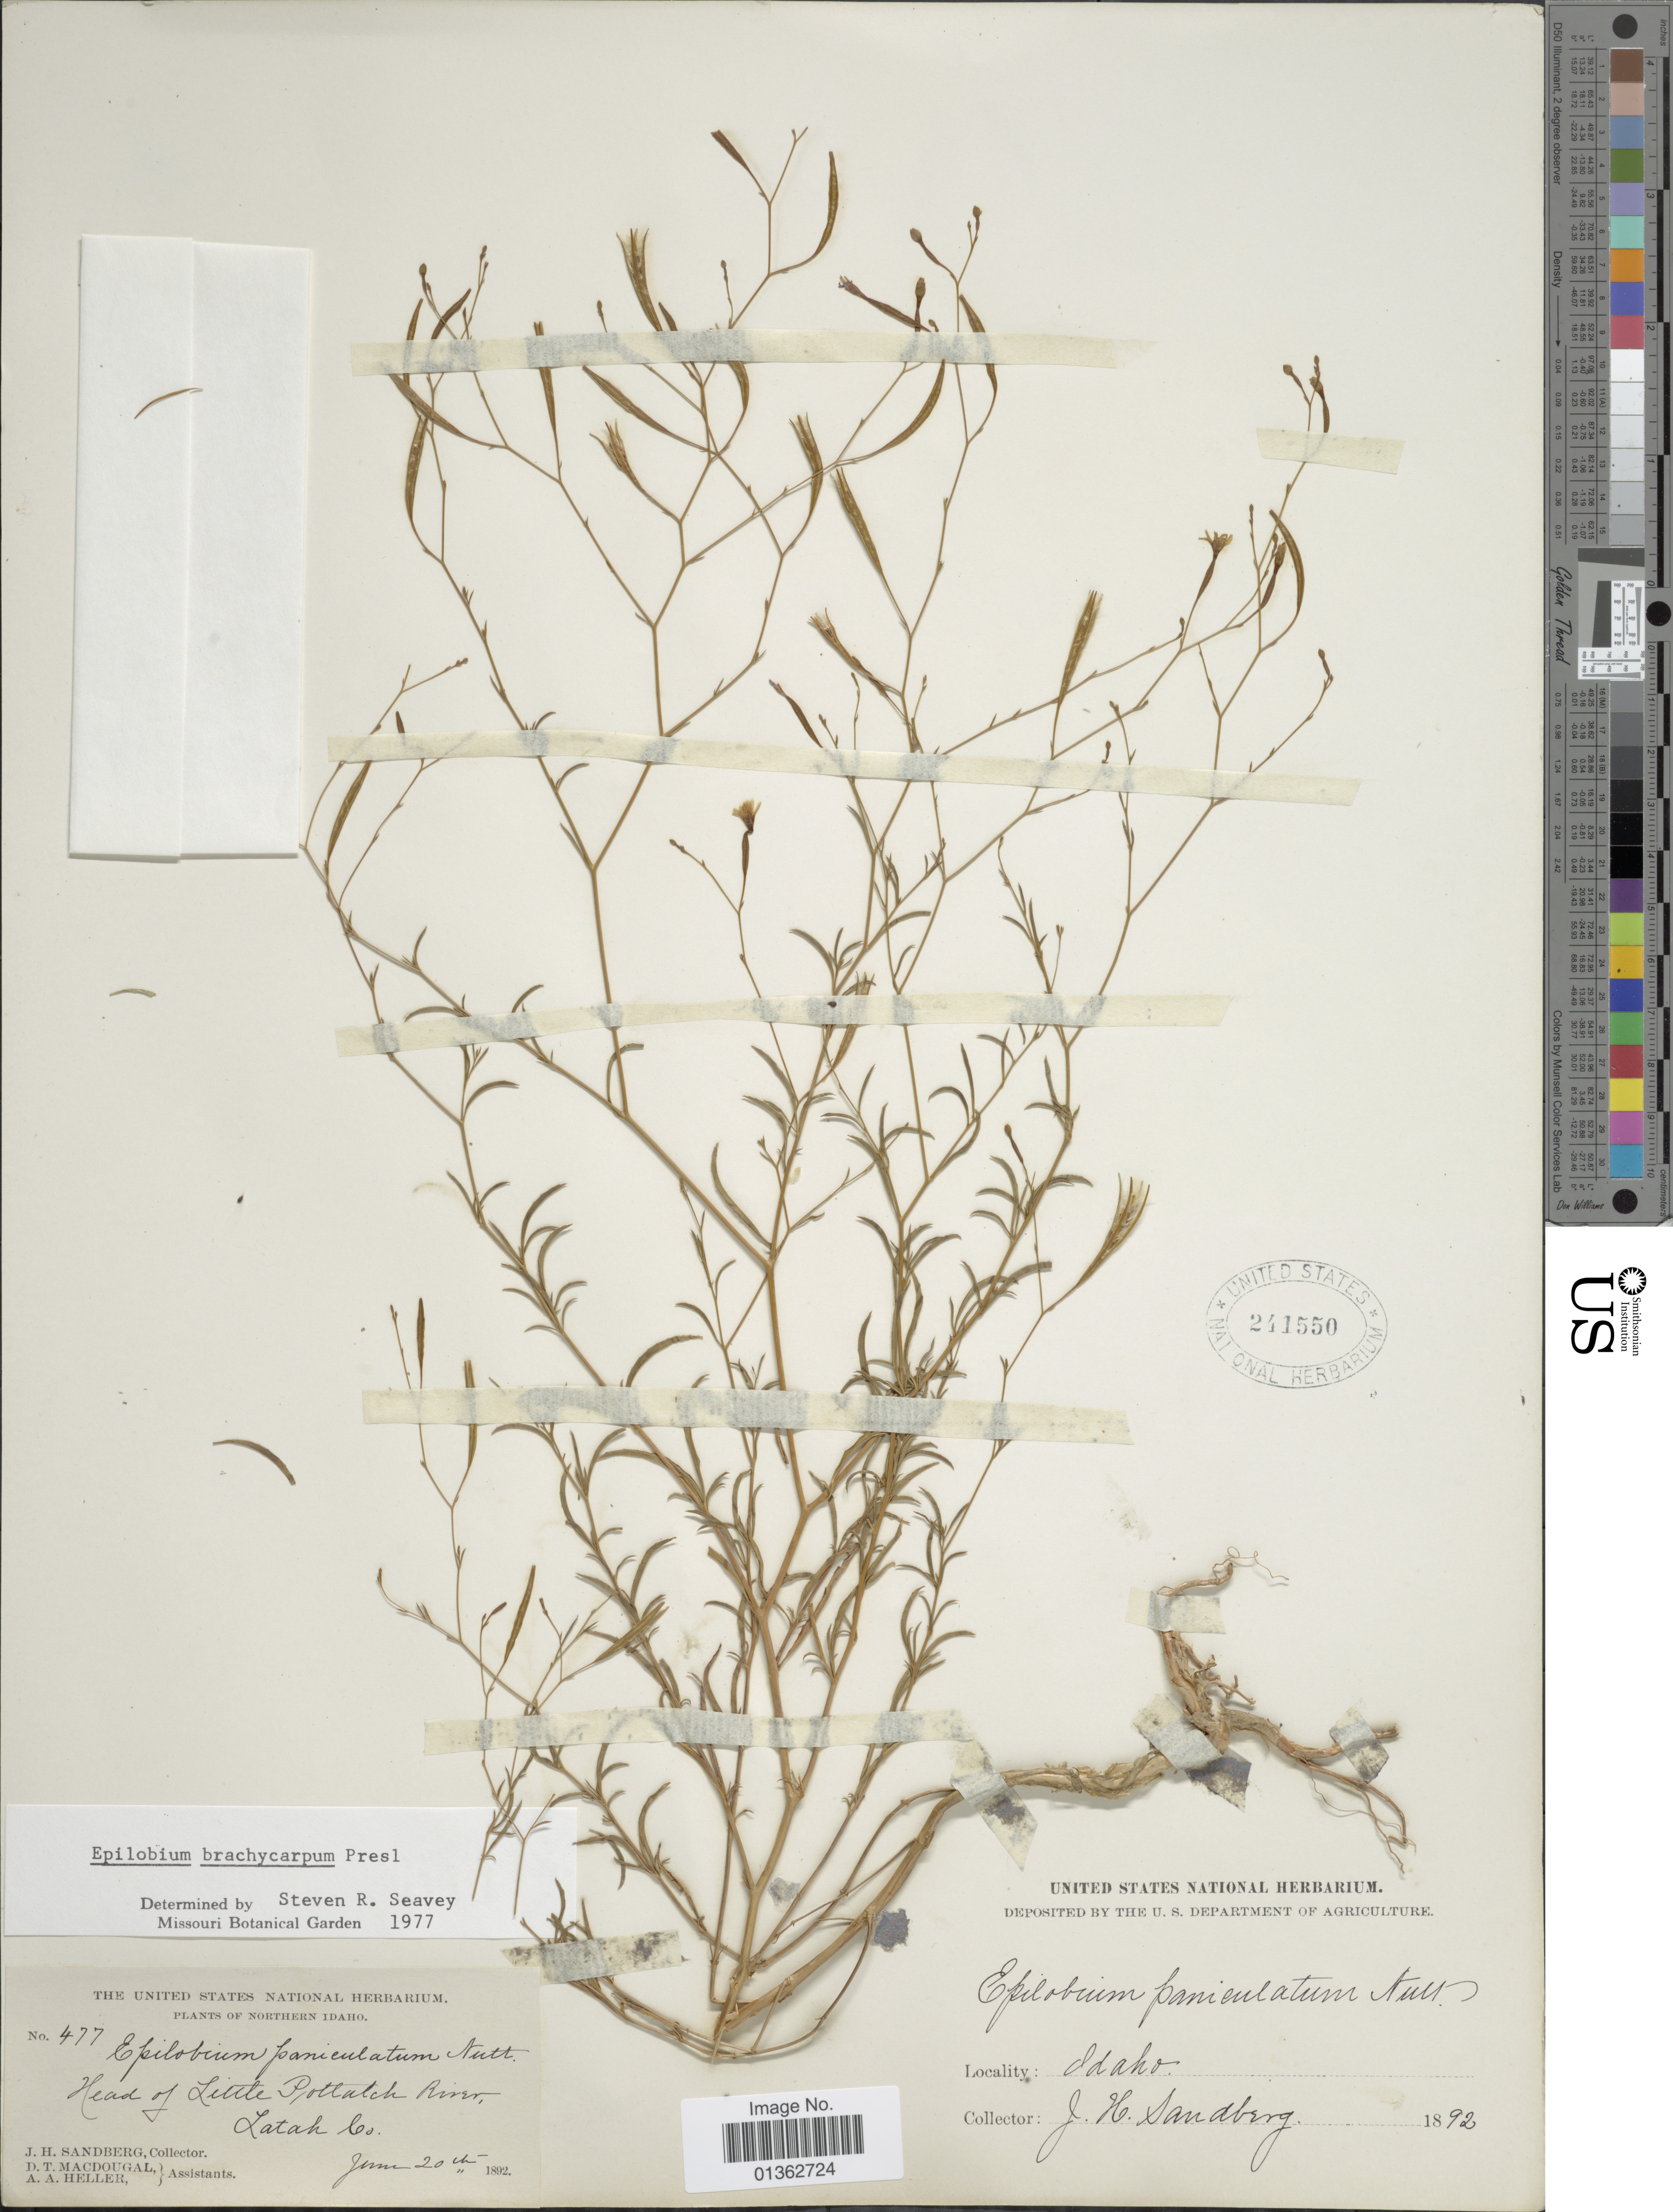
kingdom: Plantae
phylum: Tracheophyta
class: Magnoliopsida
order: Myrtales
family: Onagraceae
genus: Epilobium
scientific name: Epilobium brachycarpum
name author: C. Presl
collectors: J. H. Sandberg, D. T. MacDougal & A. A. Heller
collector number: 477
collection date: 1892-06-20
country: United States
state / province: Idaho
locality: Northern Idaho. Head of Little Potlatch River, Latah Co.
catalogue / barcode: US 241550